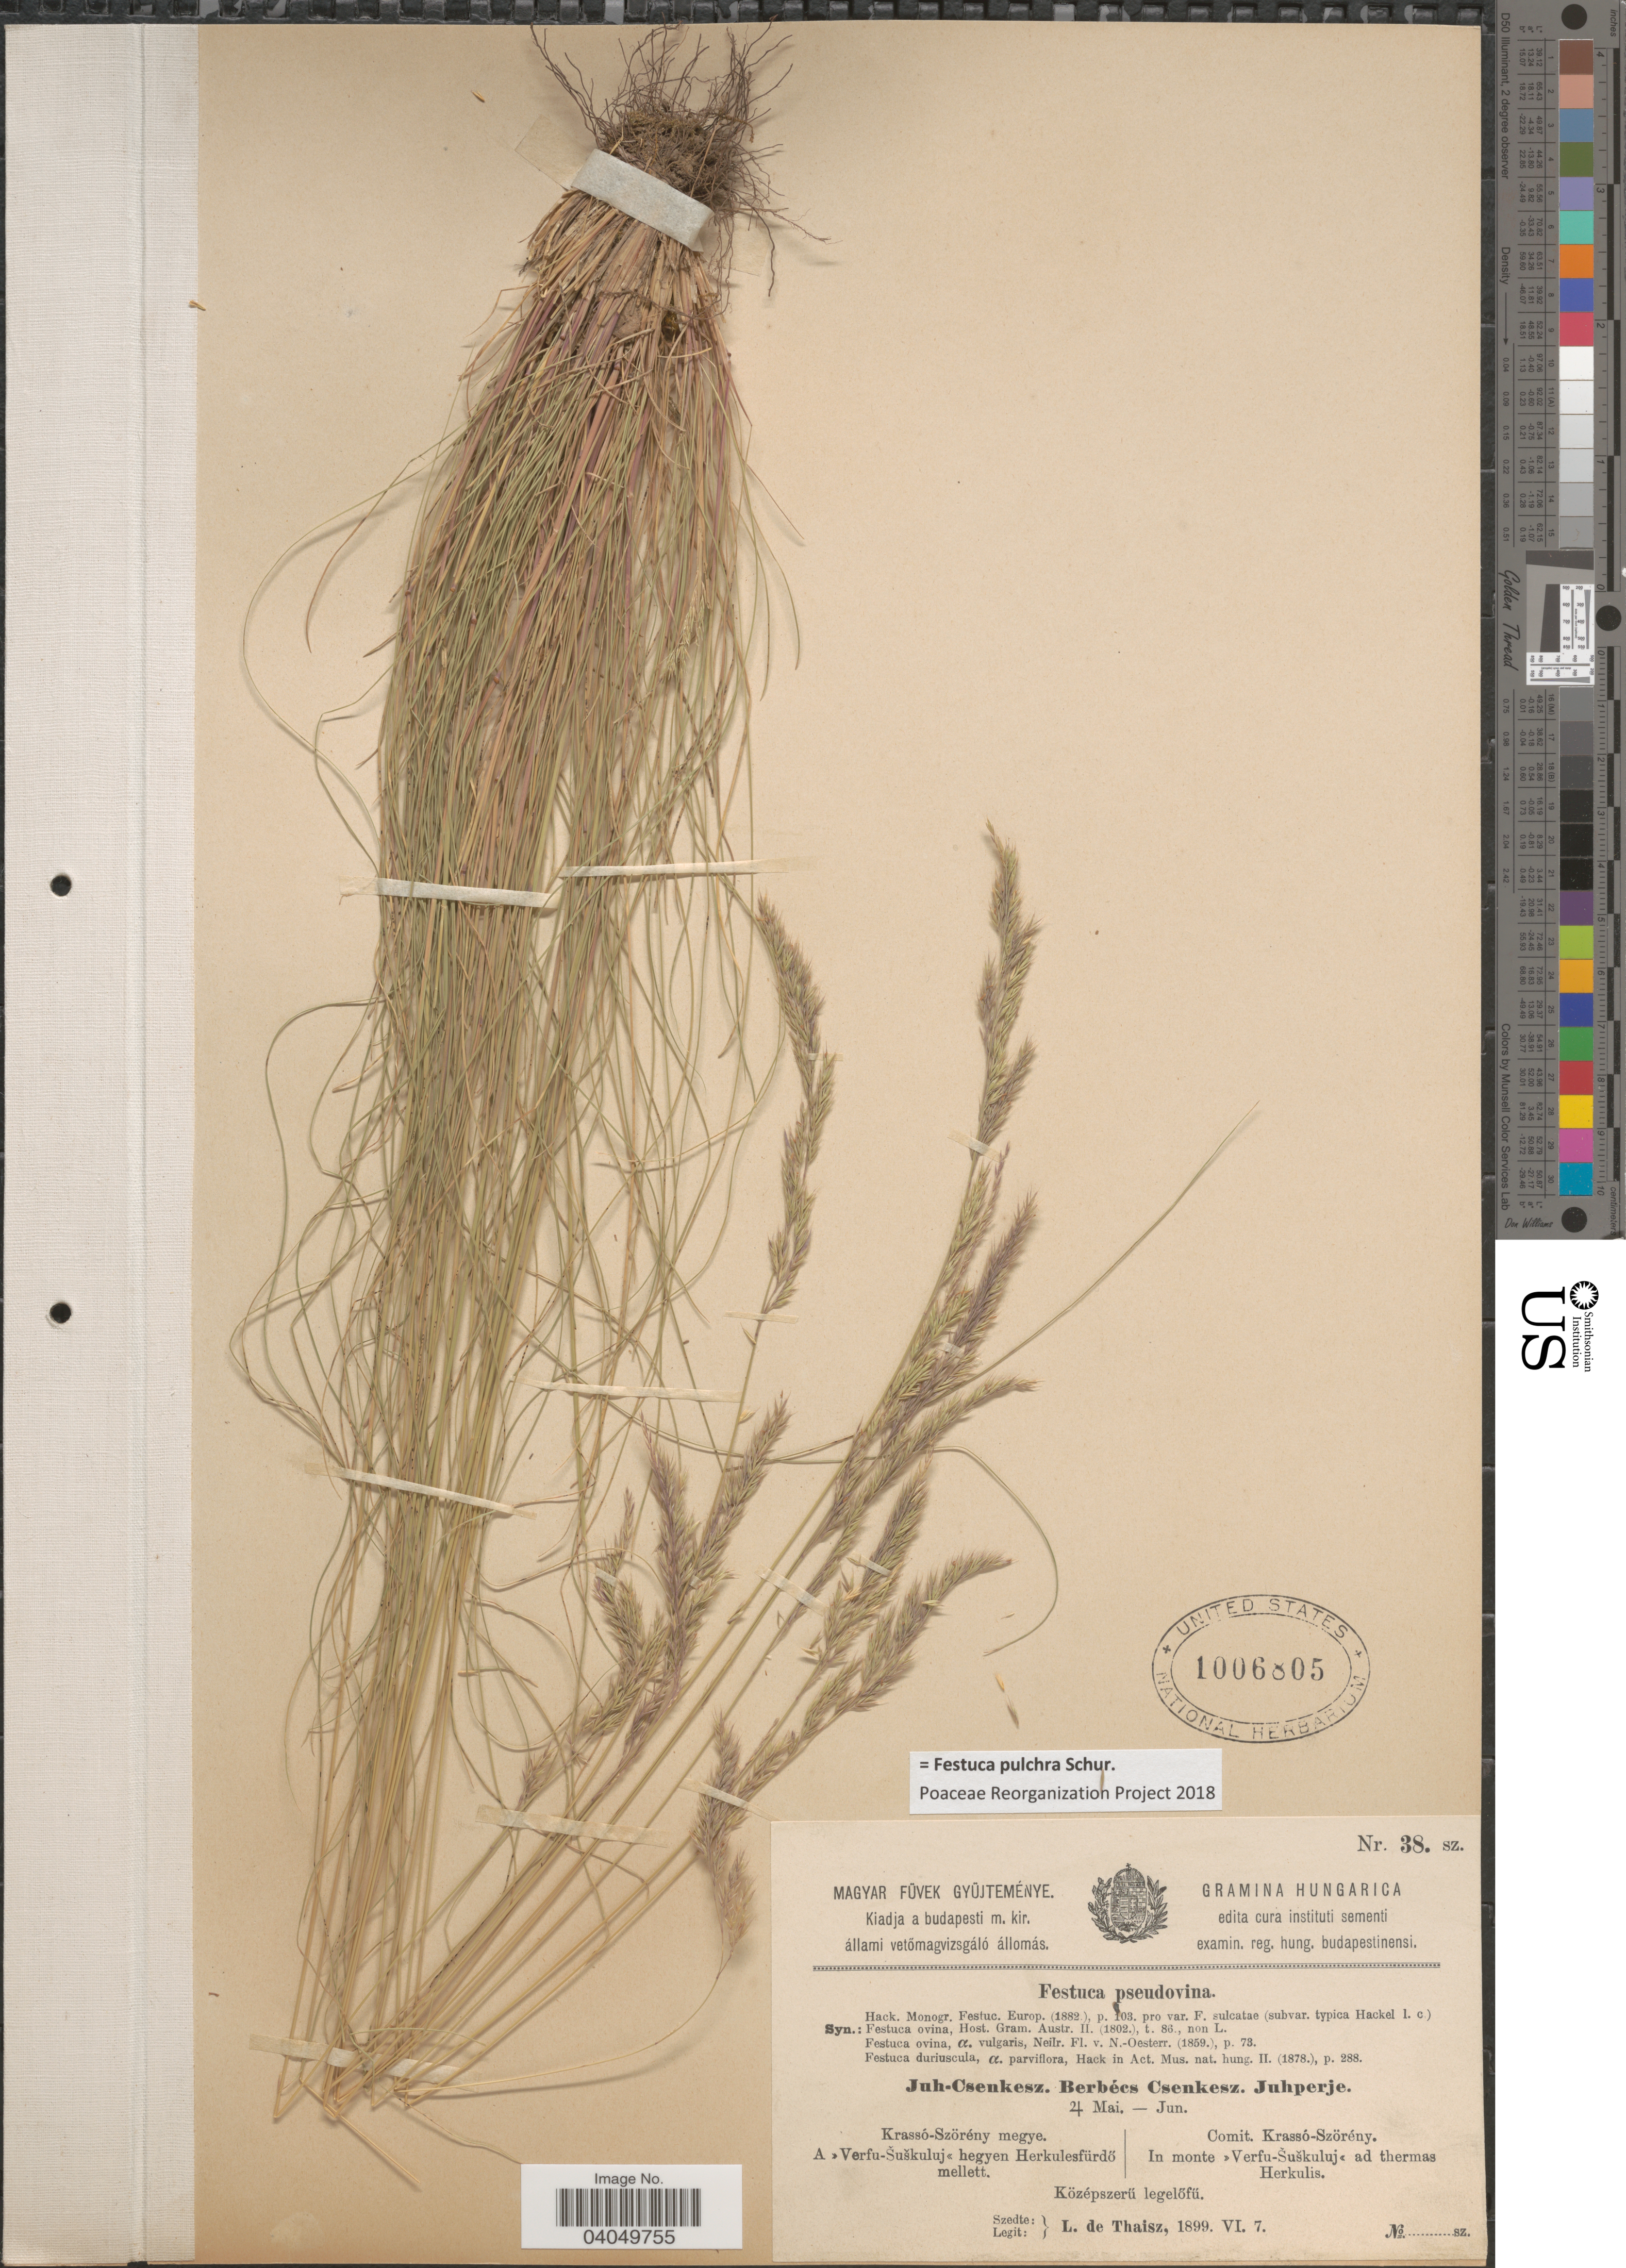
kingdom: Plantae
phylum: Tracheophyta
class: Liliopsida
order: Poales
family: Poaceae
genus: Festuca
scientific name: Festuca pulchra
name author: Schur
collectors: L. Thaisz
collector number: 38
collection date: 1899-06-07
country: Romania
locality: Comit. Krassó-Szörény. In monte > Verfu-Suskuluj < ad thermas Herkulis.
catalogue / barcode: US 1006805